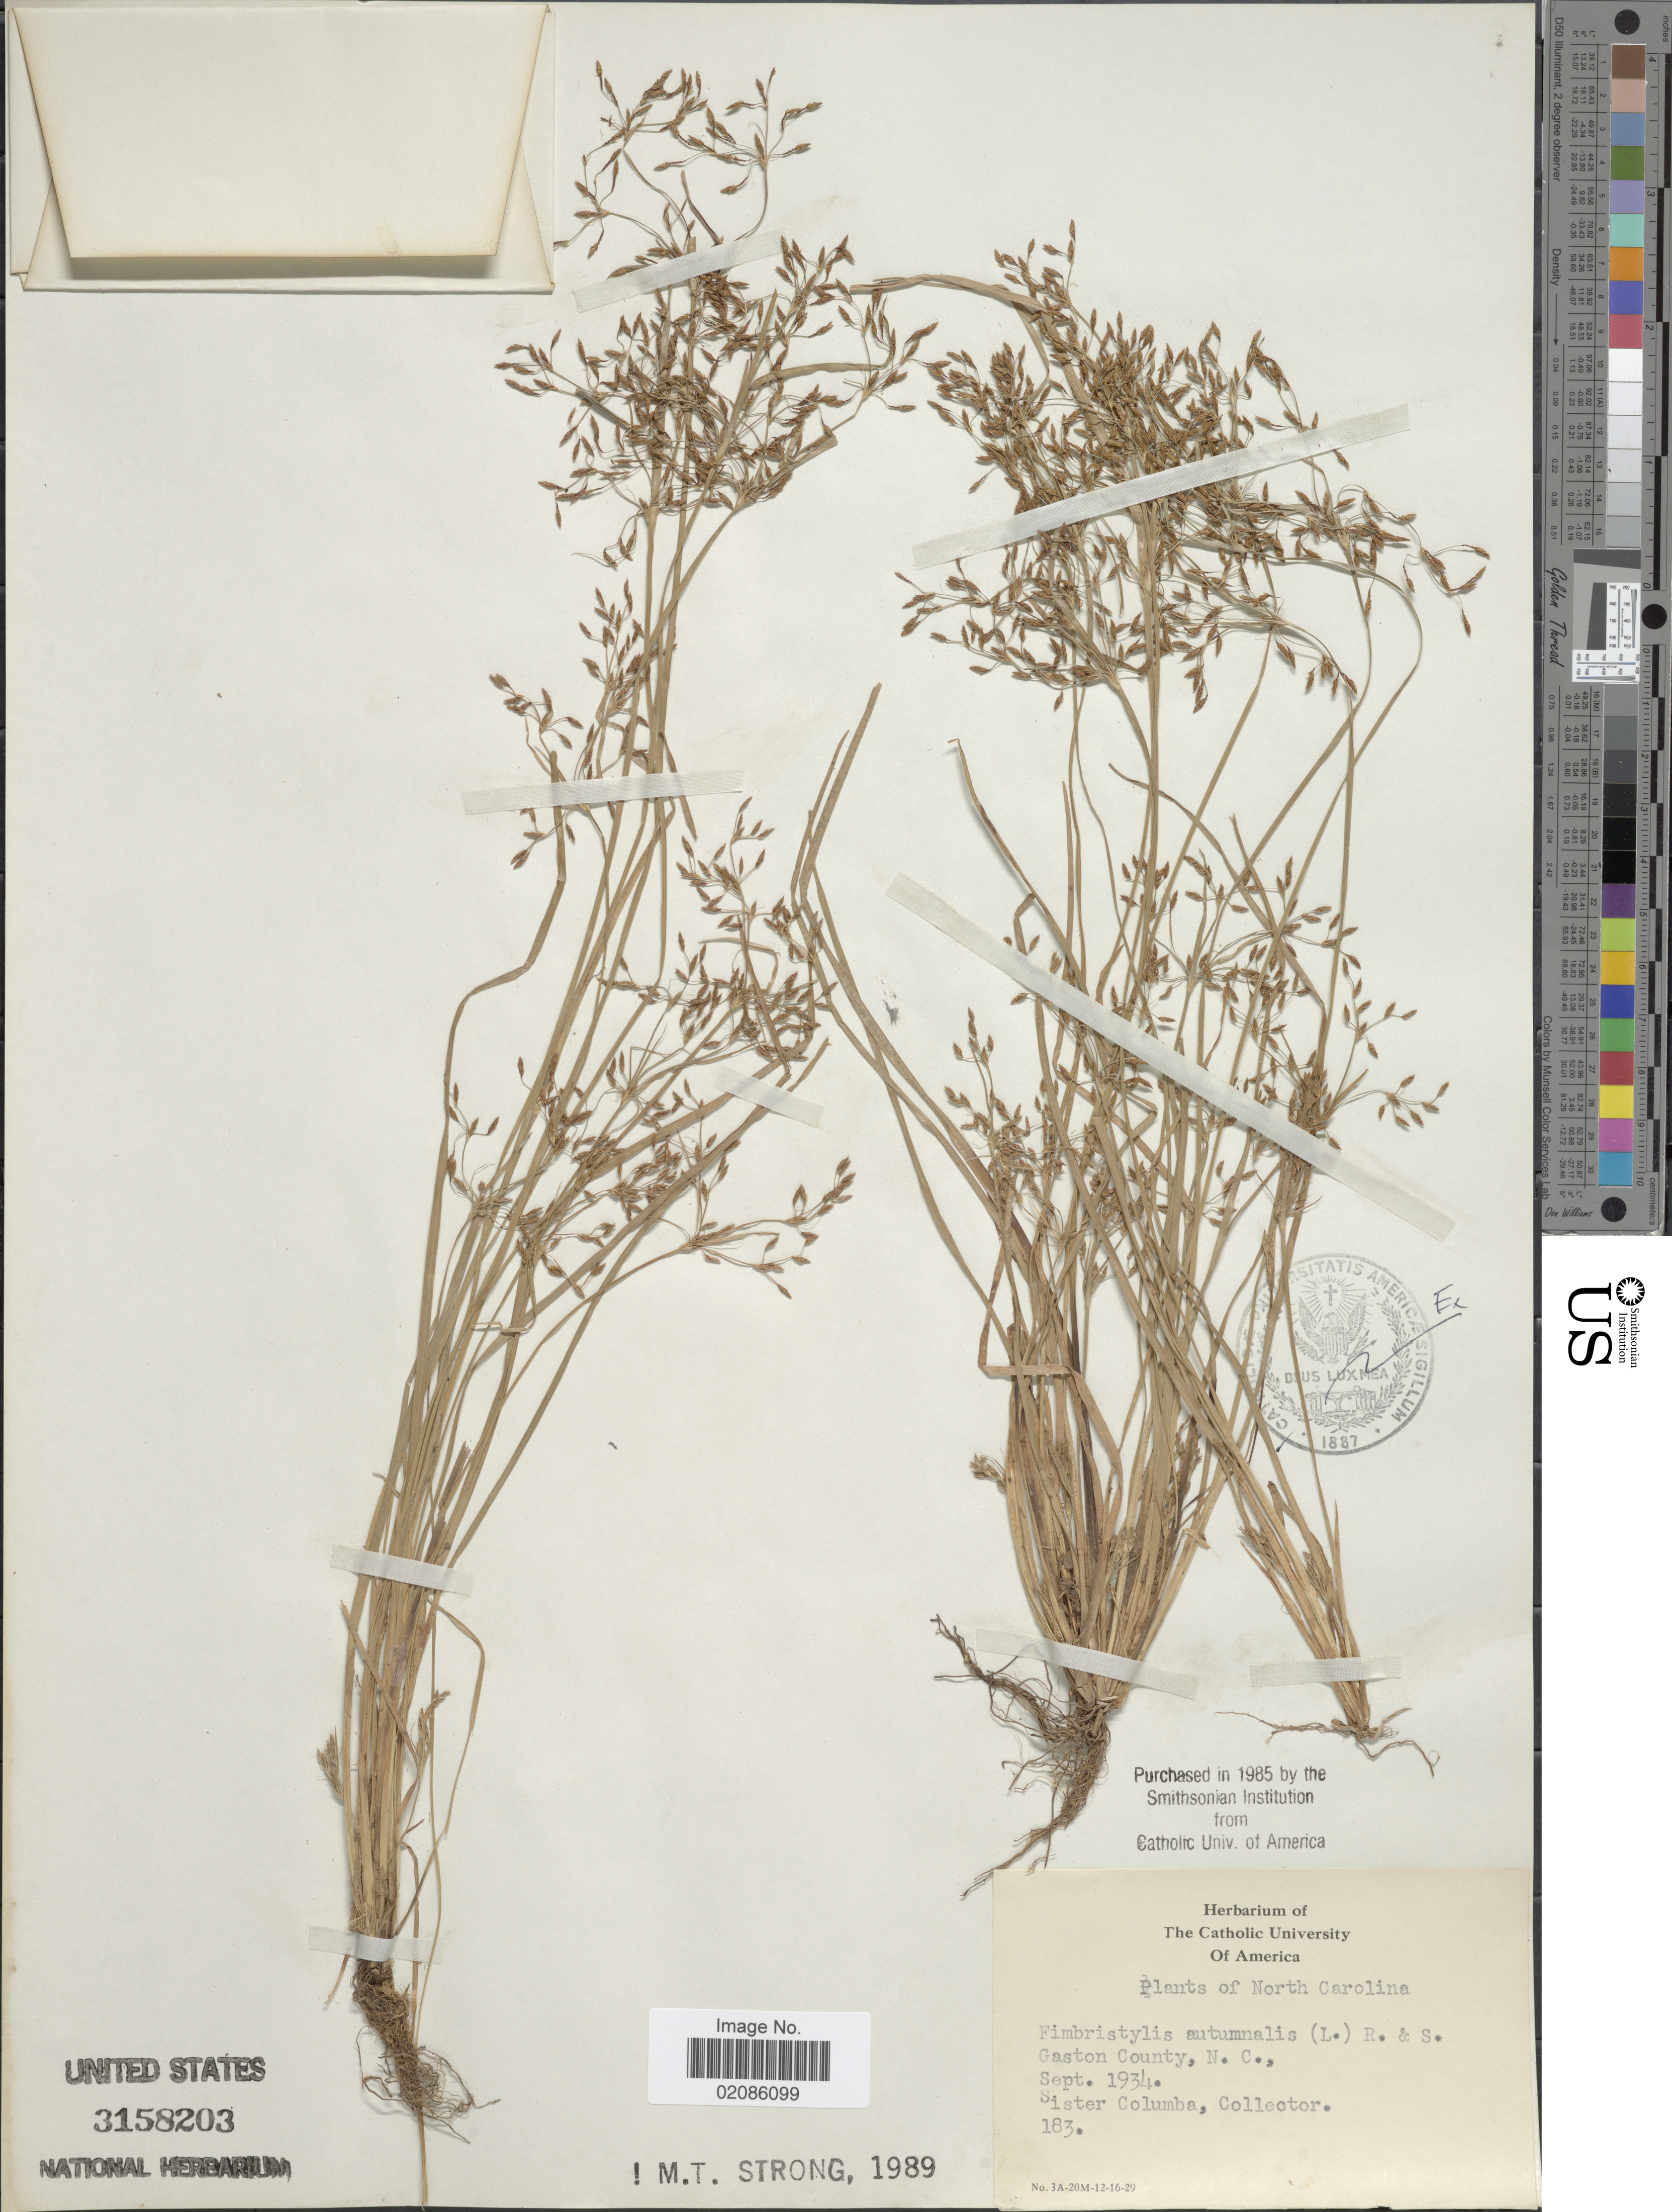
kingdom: Plantae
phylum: Tracheophyta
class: Liliopsida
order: Poales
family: Cyperaceae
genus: Fimbristylis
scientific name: Fimbristylis autumnalis (L.) Roem. & Schult.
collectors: Columba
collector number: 183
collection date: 1934-09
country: United States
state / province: North Carolina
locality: Gaston County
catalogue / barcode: US 3158203